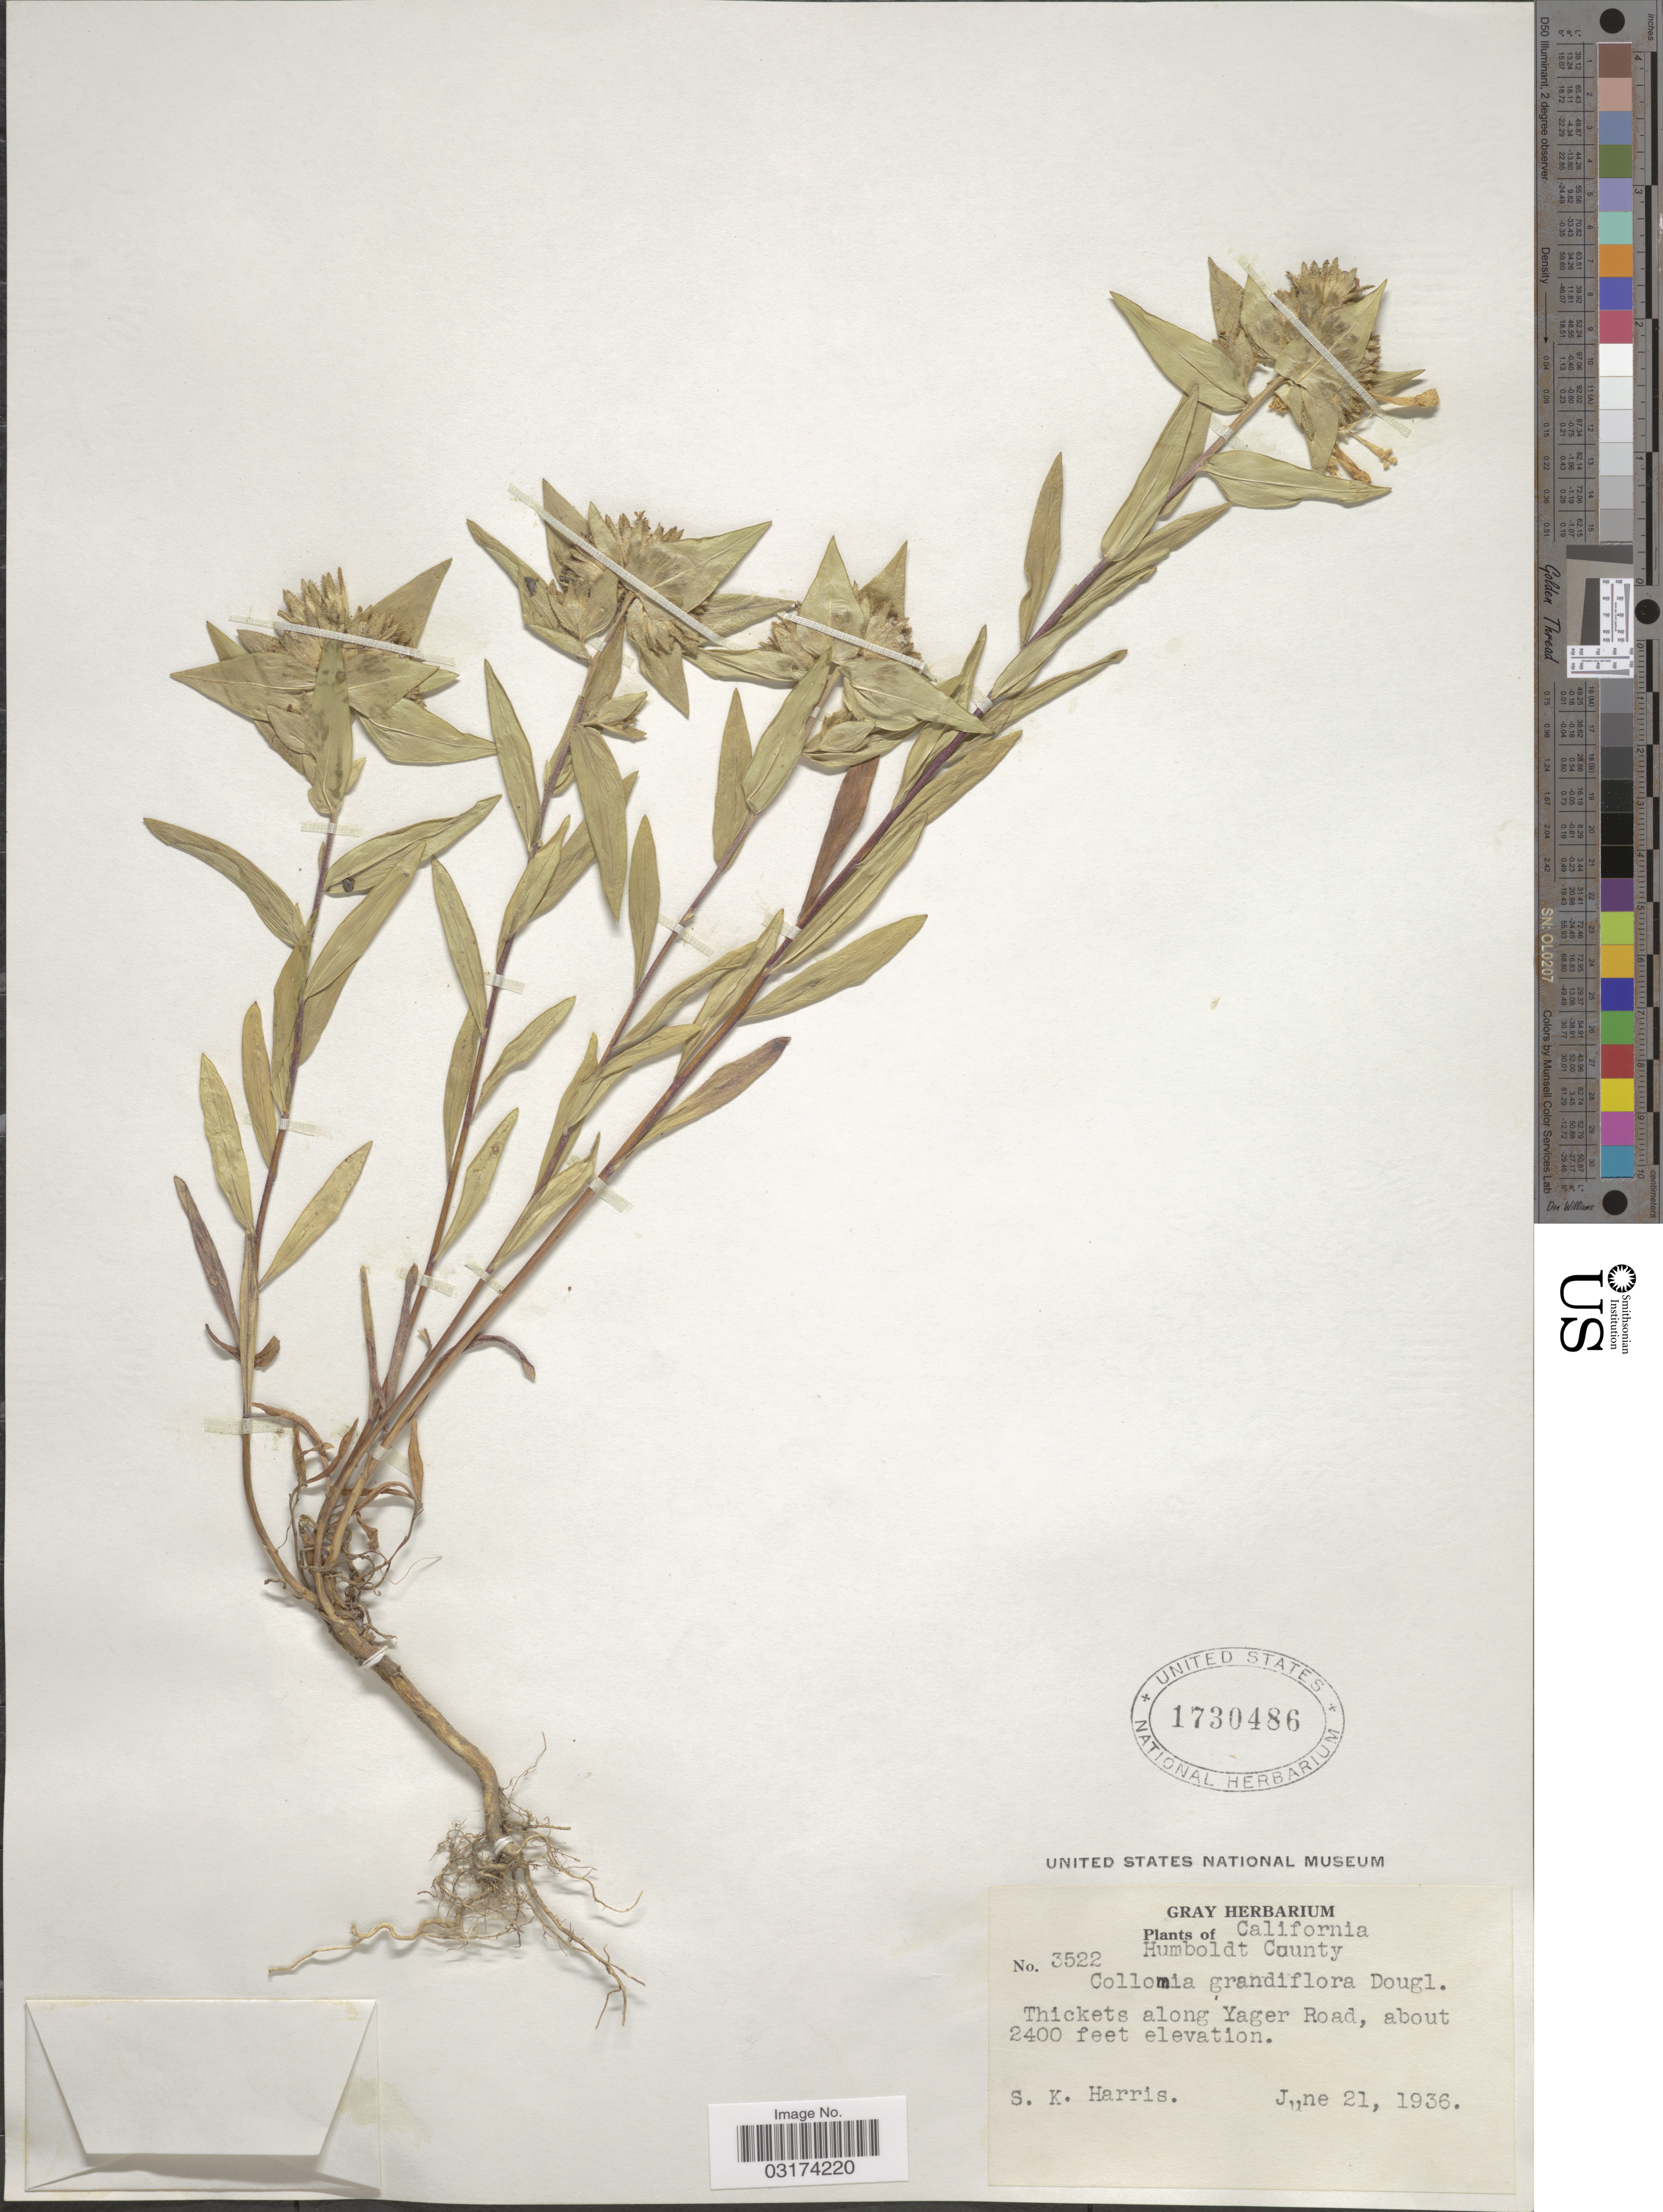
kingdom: Plantae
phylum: Tracheophyta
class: Magnoliopsida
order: Ericales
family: Polemoniaceae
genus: Collomia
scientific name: Collomia grandiflora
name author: Douglas ex Lindl.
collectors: S. K. Harris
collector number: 3522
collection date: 1936-06-21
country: United States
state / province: California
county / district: Humboldt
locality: California. Humboldt County. Thickets along Yager Road.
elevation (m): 732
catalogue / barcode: US 1730486